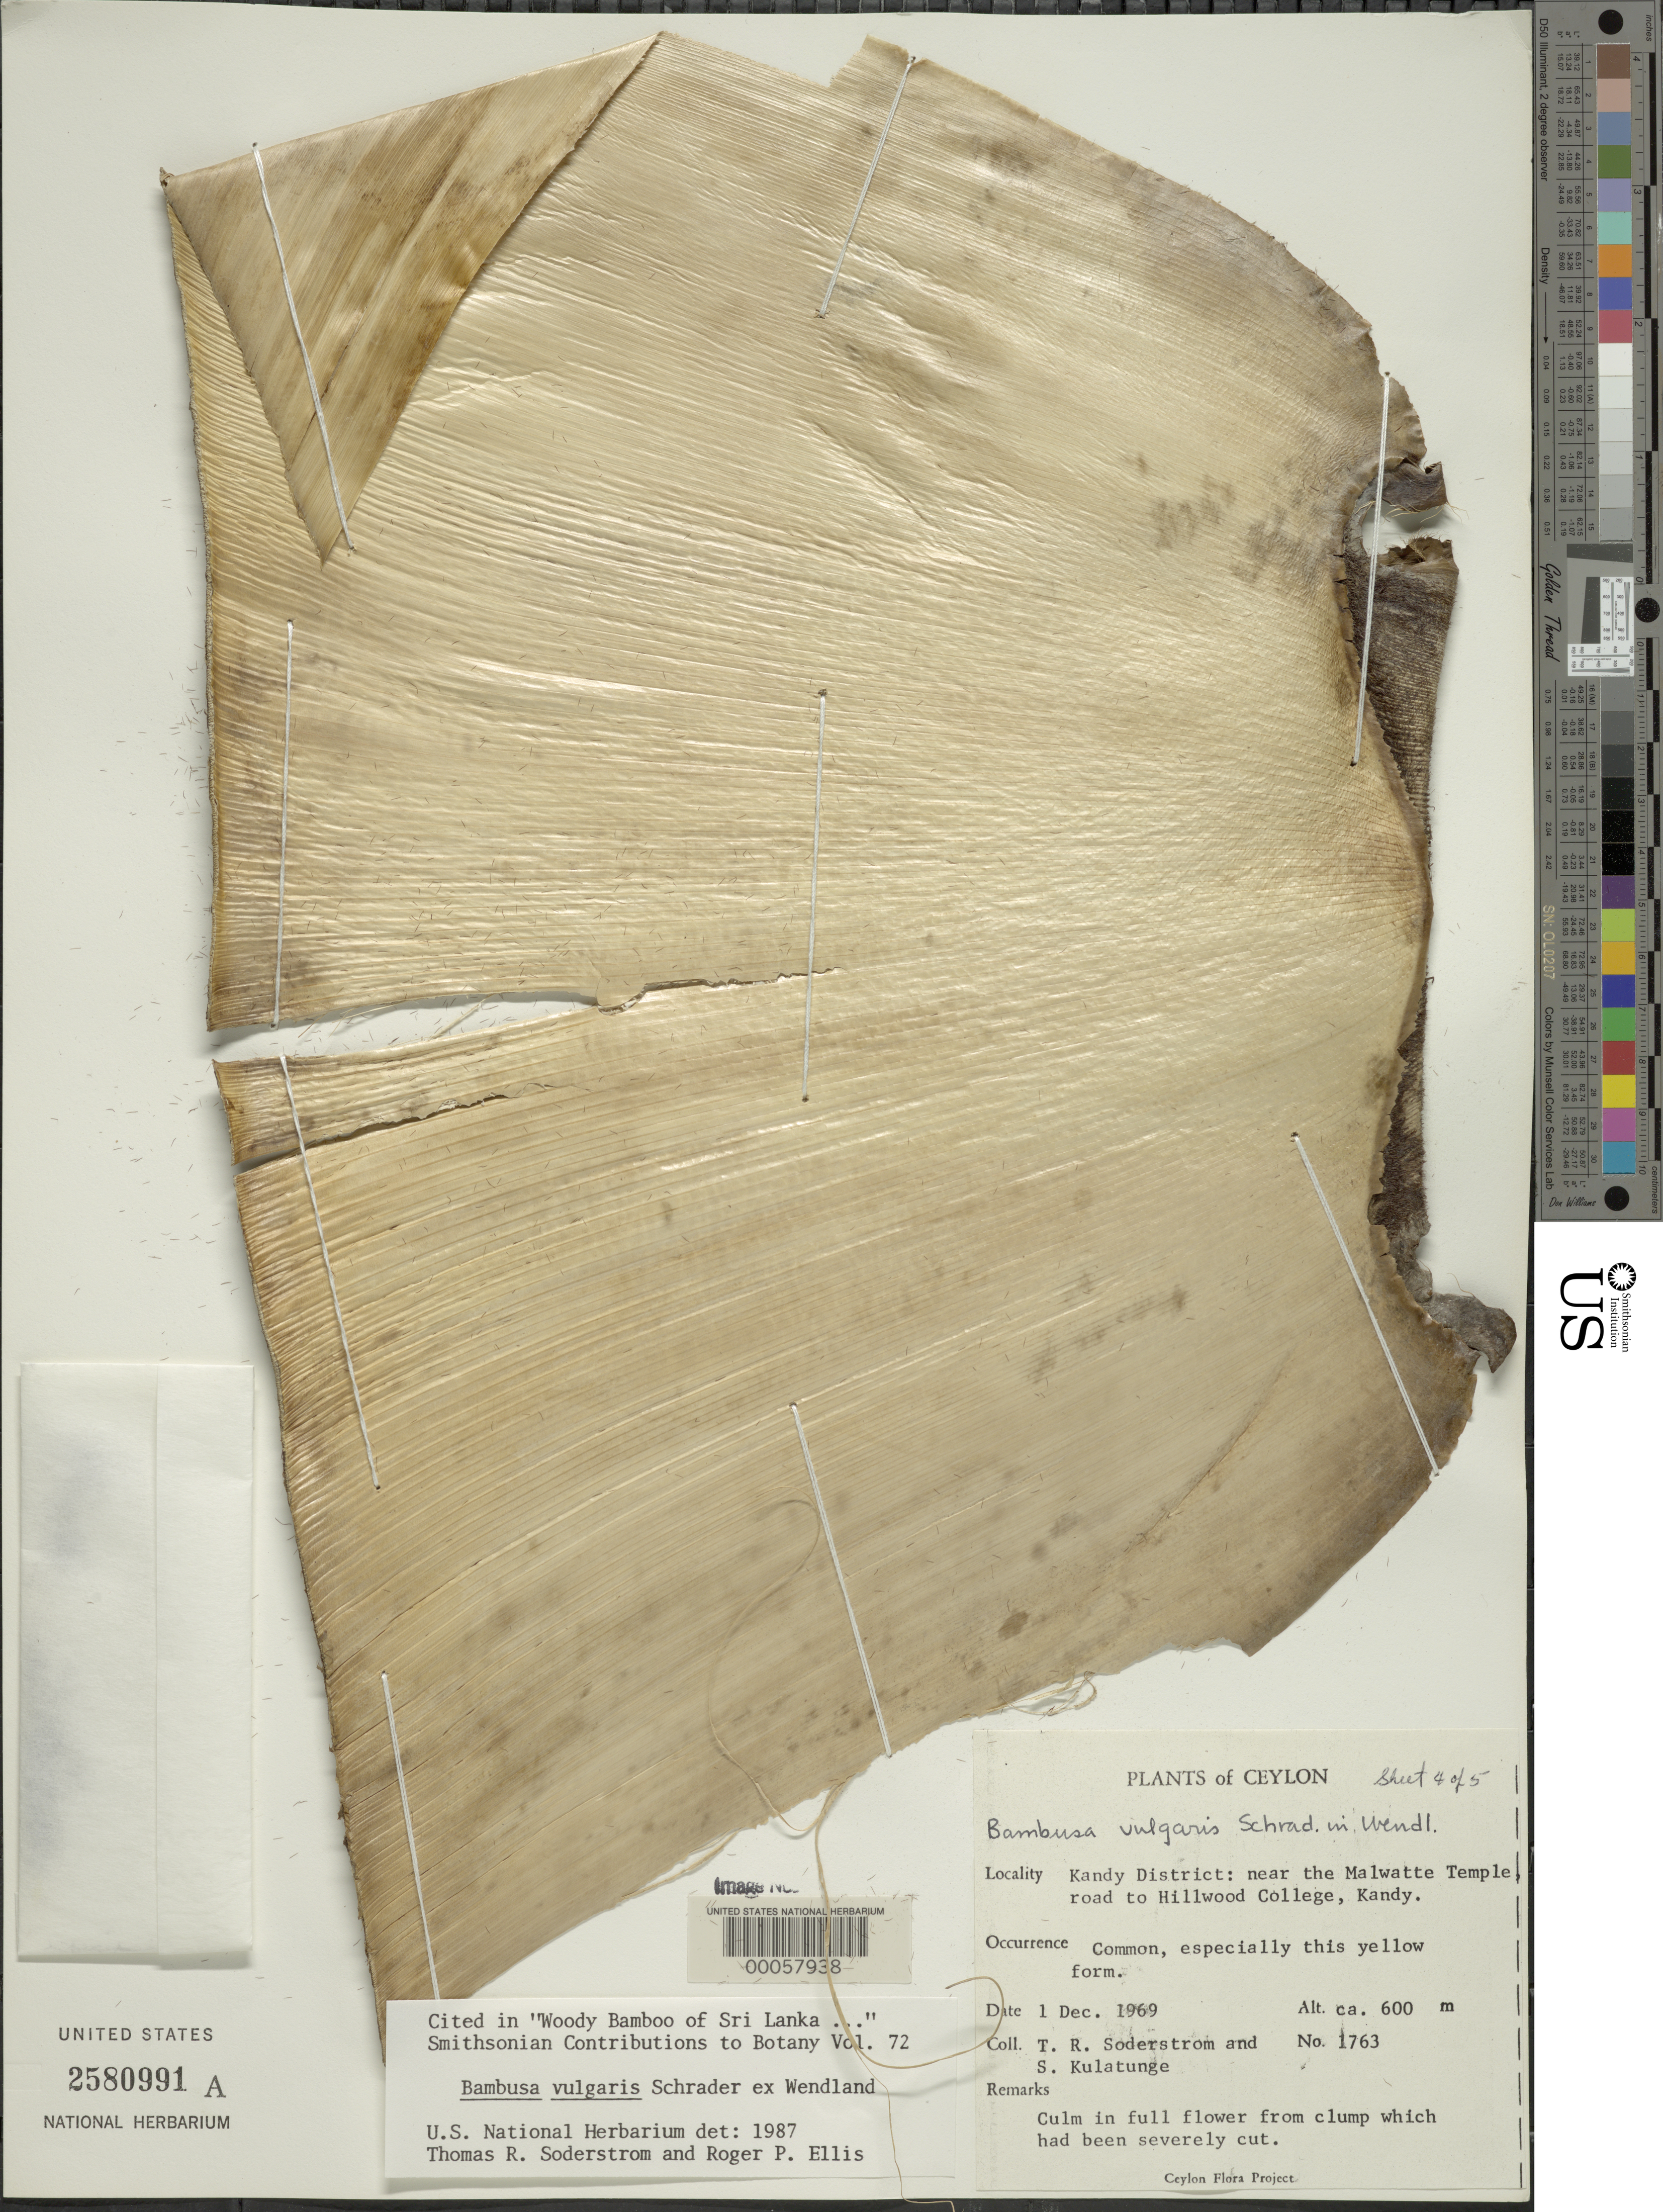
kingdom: Plantae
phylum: Tracheophyta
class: Liliopsida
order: Poales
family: Poaceae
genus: Bambusa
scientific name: Bambusa vulgaris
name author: Schrad. ex J.C. Wendl.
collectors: T. R. Soderstrom & S. Kulatunge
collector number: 1763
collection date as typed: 01 Dec 1969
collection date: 1969-12-01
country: Sri Lanka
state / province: Central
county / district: Kandy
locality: Near the malwatte temple road to hillwood college, kandy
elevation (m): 600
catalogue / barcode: US 2580991A